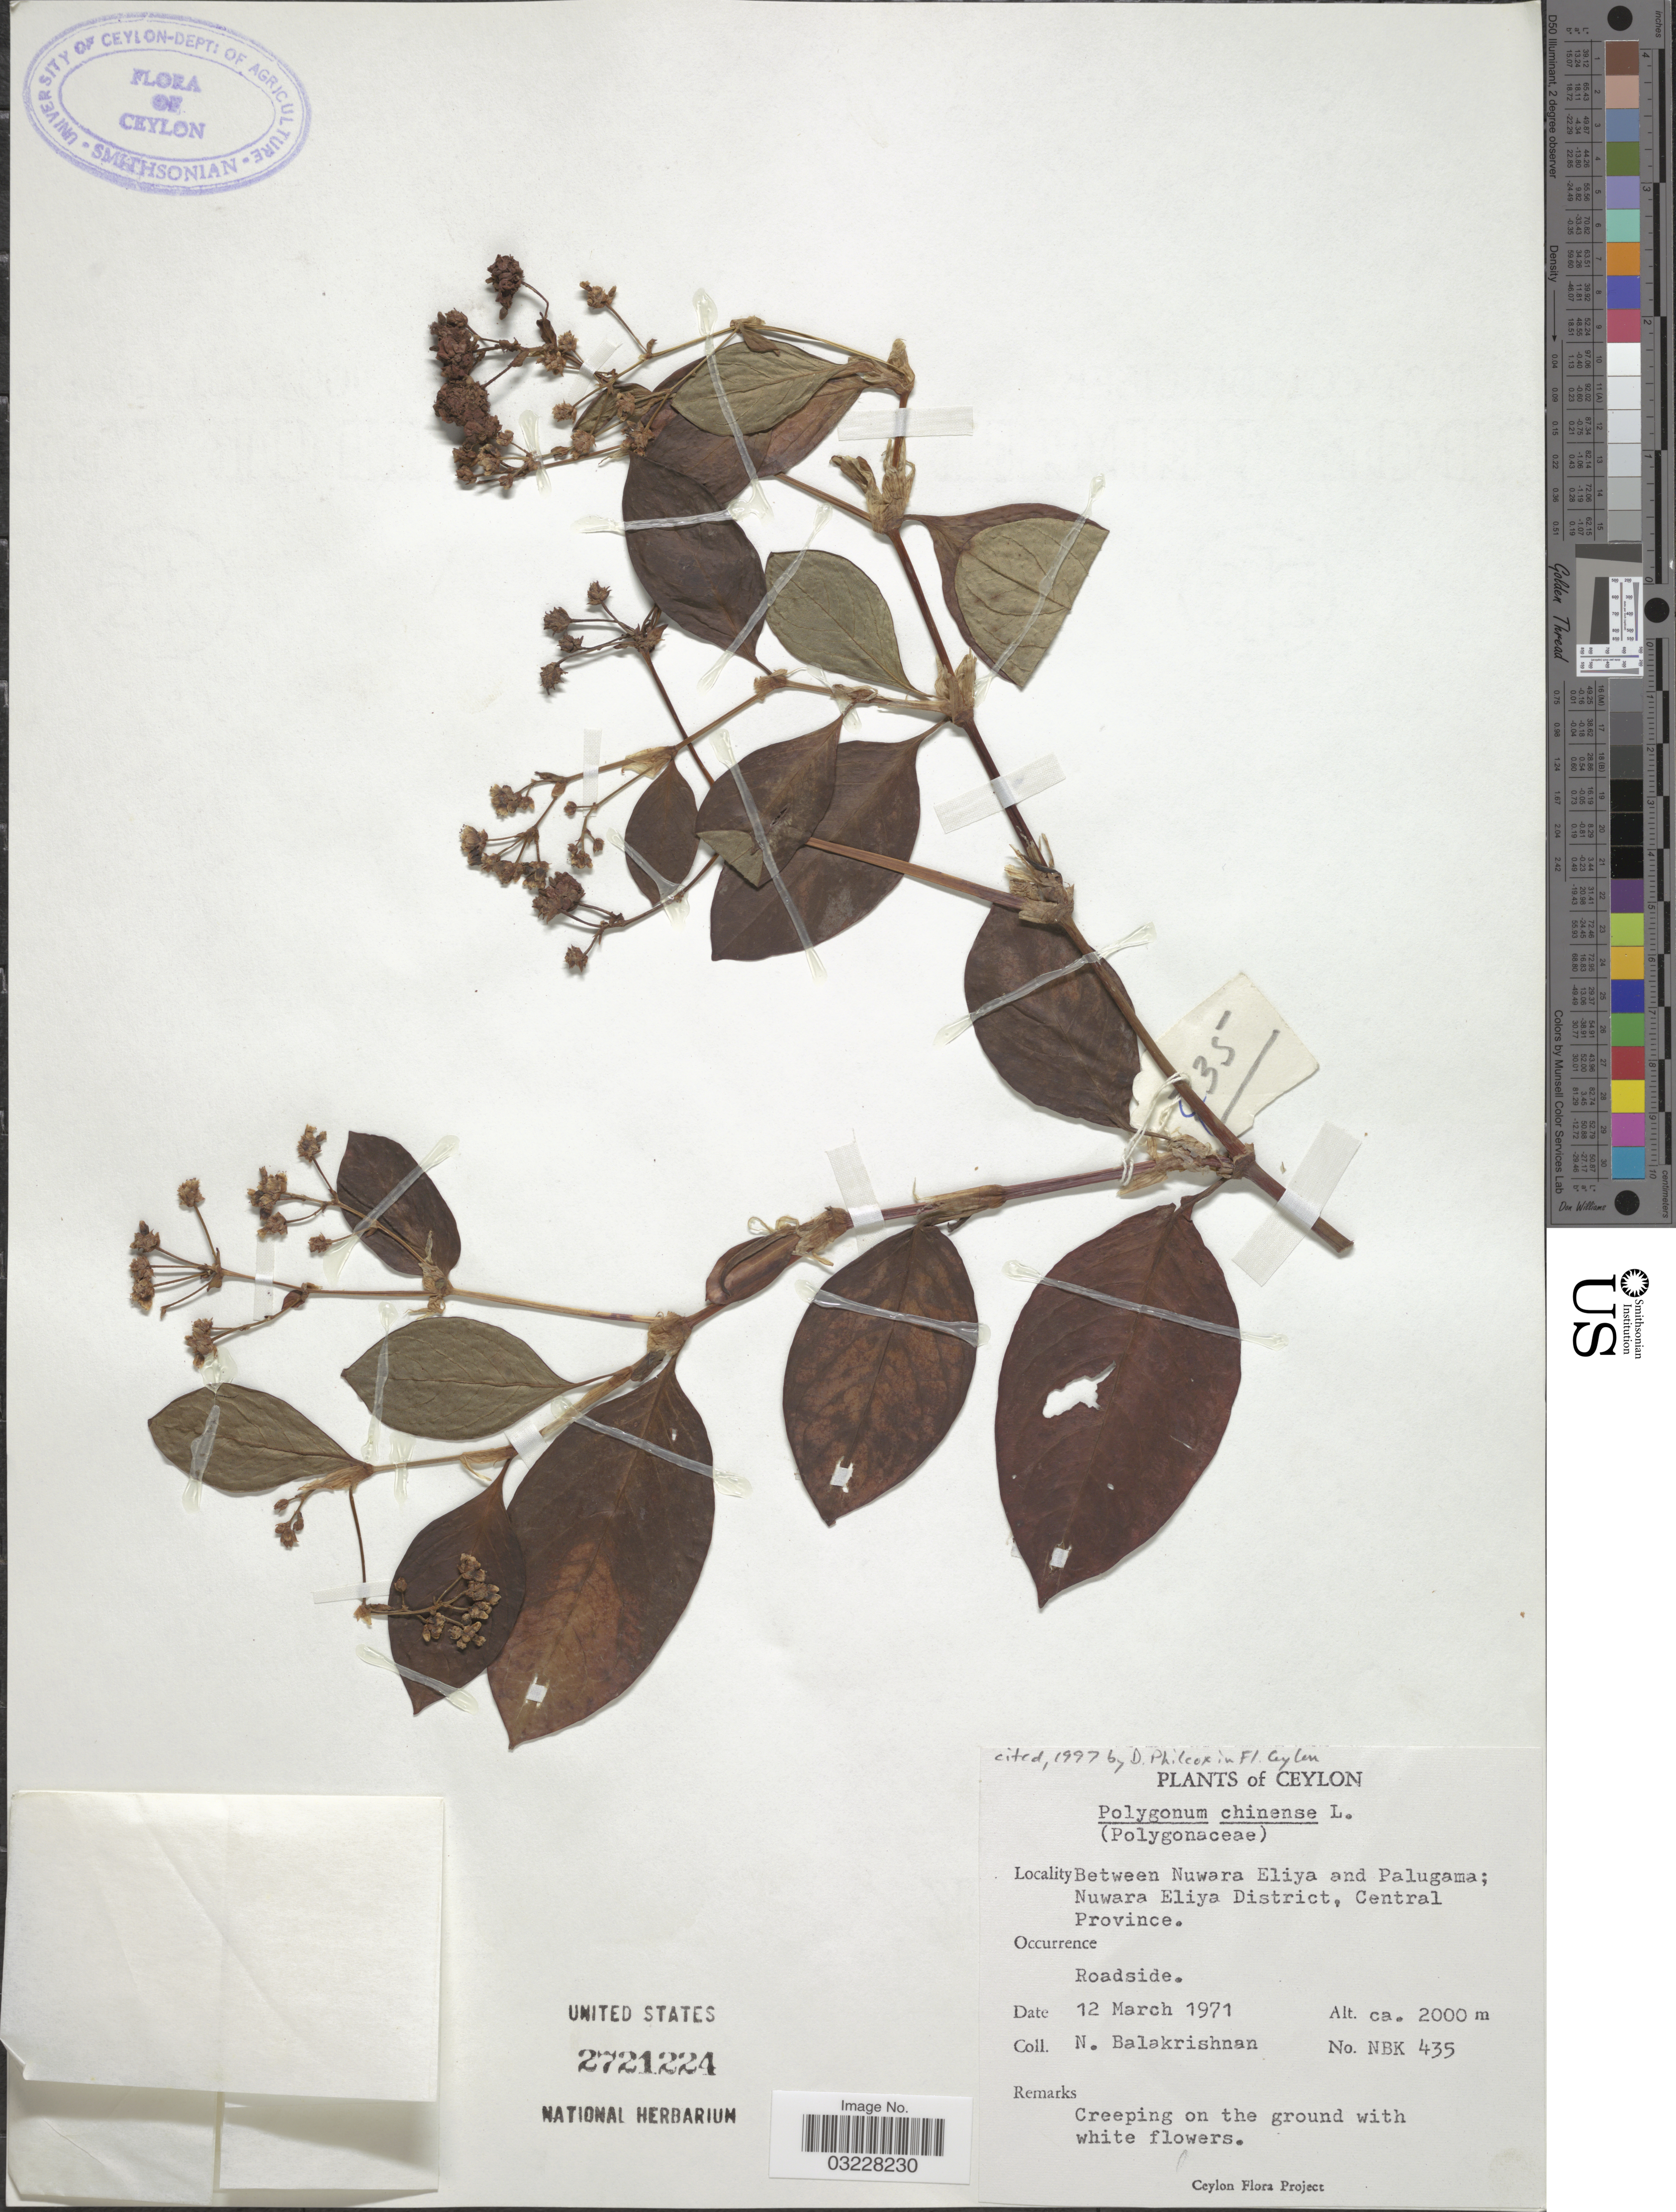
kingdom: Plantae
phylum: Tracheophyta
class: Magnoliopsida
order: Caryophyllales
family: Polygonaceae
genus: Polygonum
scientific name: Polygonum chinense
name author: L.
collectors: N. Balakrishnan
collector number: NBK 435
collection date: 1971-03-12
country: Sri Lanka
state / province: Central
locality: Ceylon. Between Nuwara Eliya and Palugama; Nuwara Eliya District.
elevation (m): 2000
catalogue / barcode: US 2721224